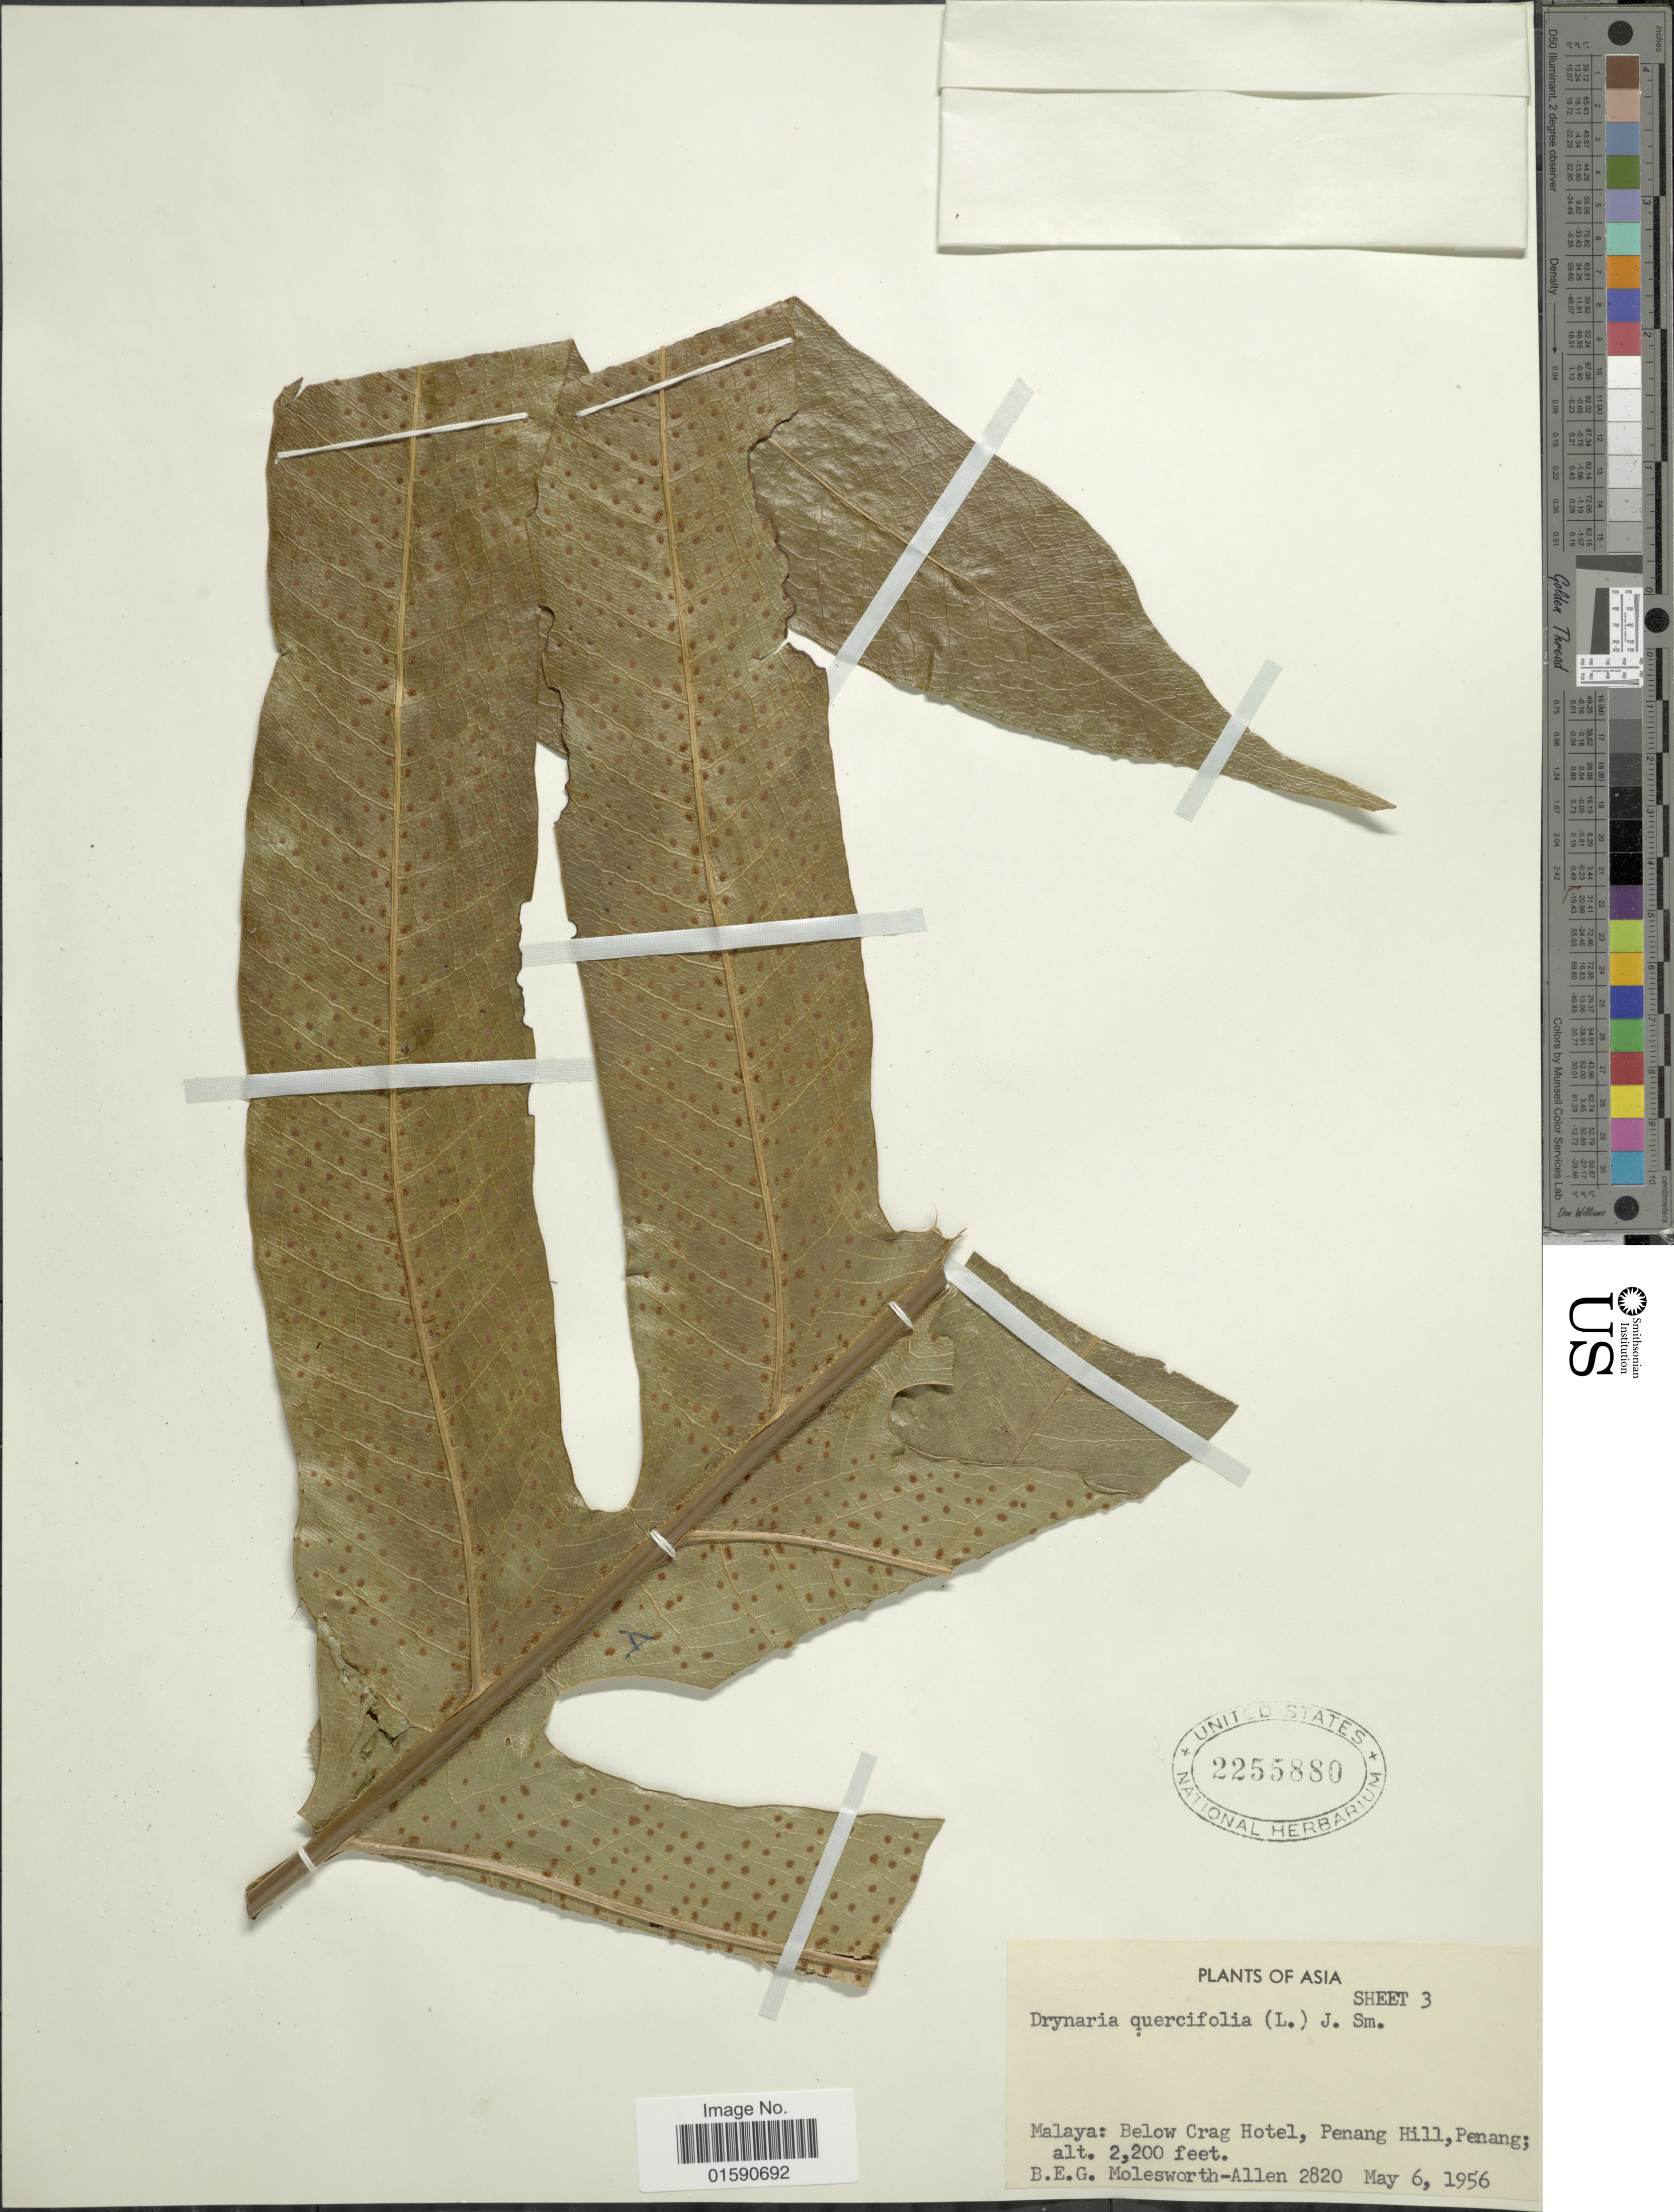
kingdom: Plantae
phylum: Tracheophyta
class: Polypodiopsida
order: Polypodiales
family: Polypodiaceae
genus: Drynaria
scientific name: Drynaria quercifolia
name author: (L.) J. Sm.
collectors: B. E. G. Molesworth-Allen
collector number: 2820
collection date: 1956-05-06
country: Malaysia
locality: Malaya: below Crag Hotel, Penang Hill, Penang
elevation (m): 671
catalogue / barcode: US 2255880